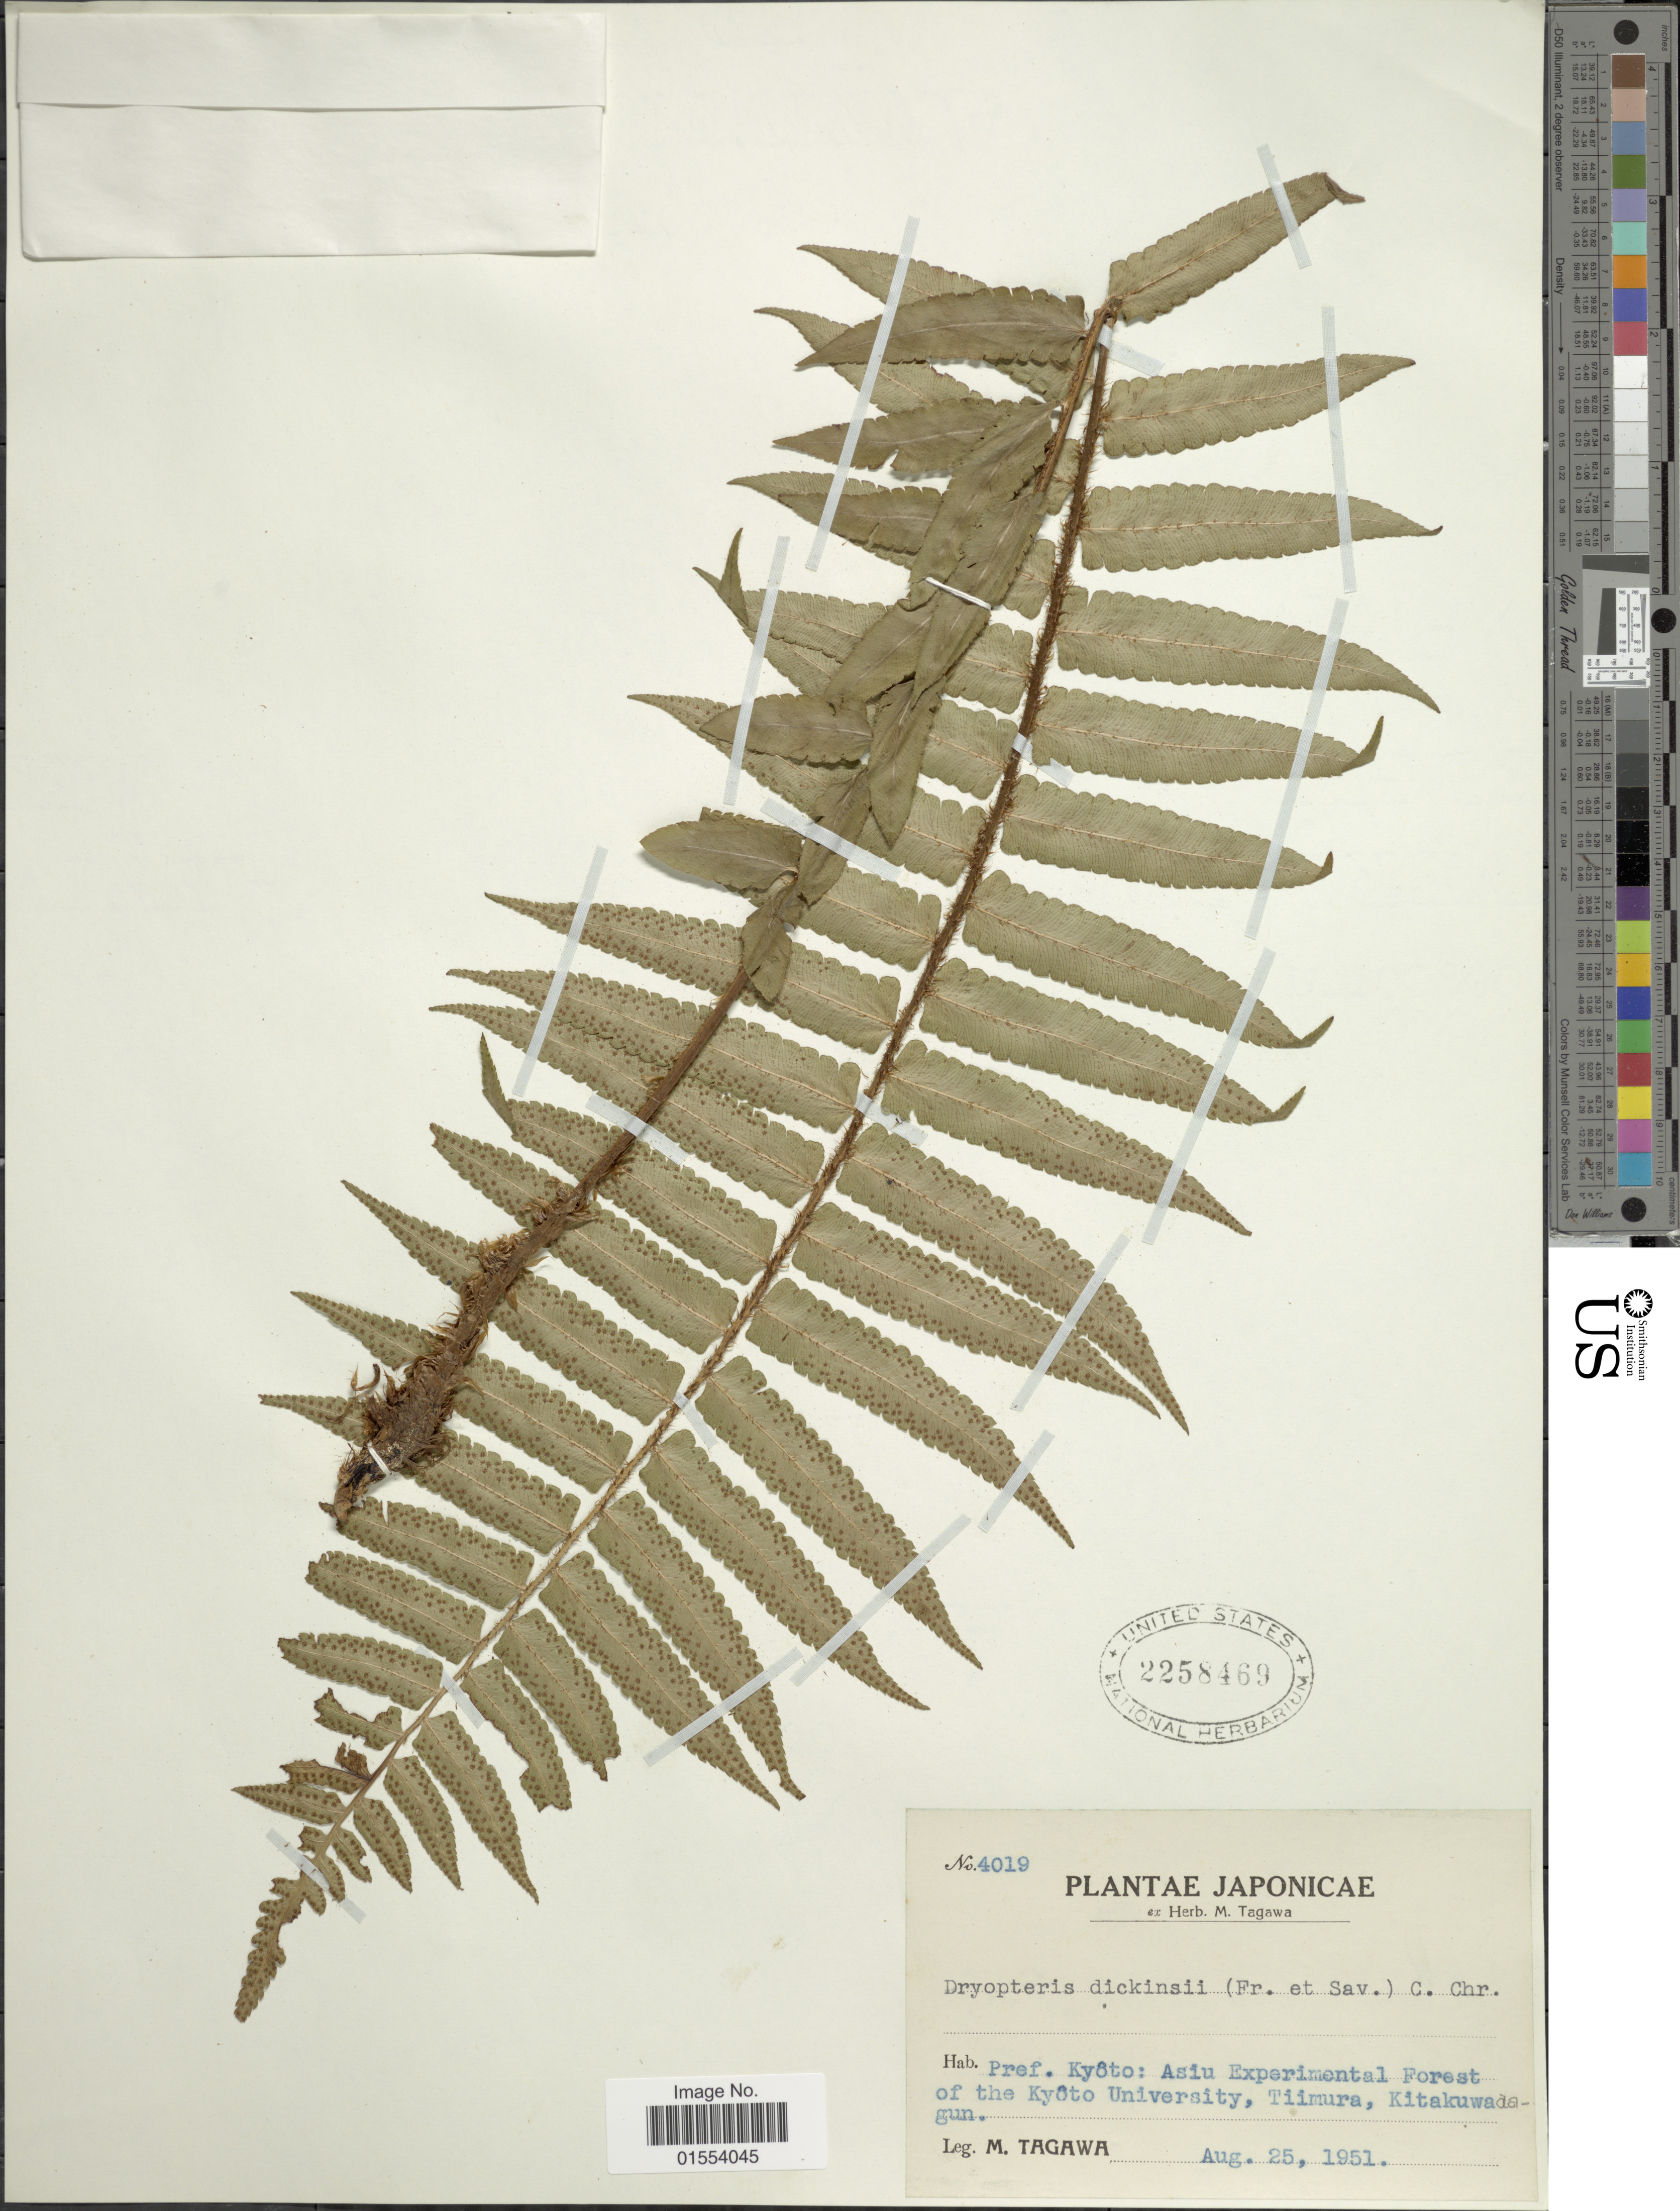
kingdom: Plantae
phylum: Tracheophyta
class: Polypodiopsida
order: Polypodiales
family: Dryopteridaceae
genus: Dryopteris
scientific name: Dryopteris dickinsii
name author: (Franch. & Sav.) Christ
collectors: M. Tagawa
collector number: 4019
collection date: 1951-08-25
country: Japan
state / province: Kyoto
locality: Japonicae. Pref. Kyoto: Asiu Experimental Forest of the Kyoto University, Tiimura, Kitakuwada-gun.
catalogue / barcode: US 2258469